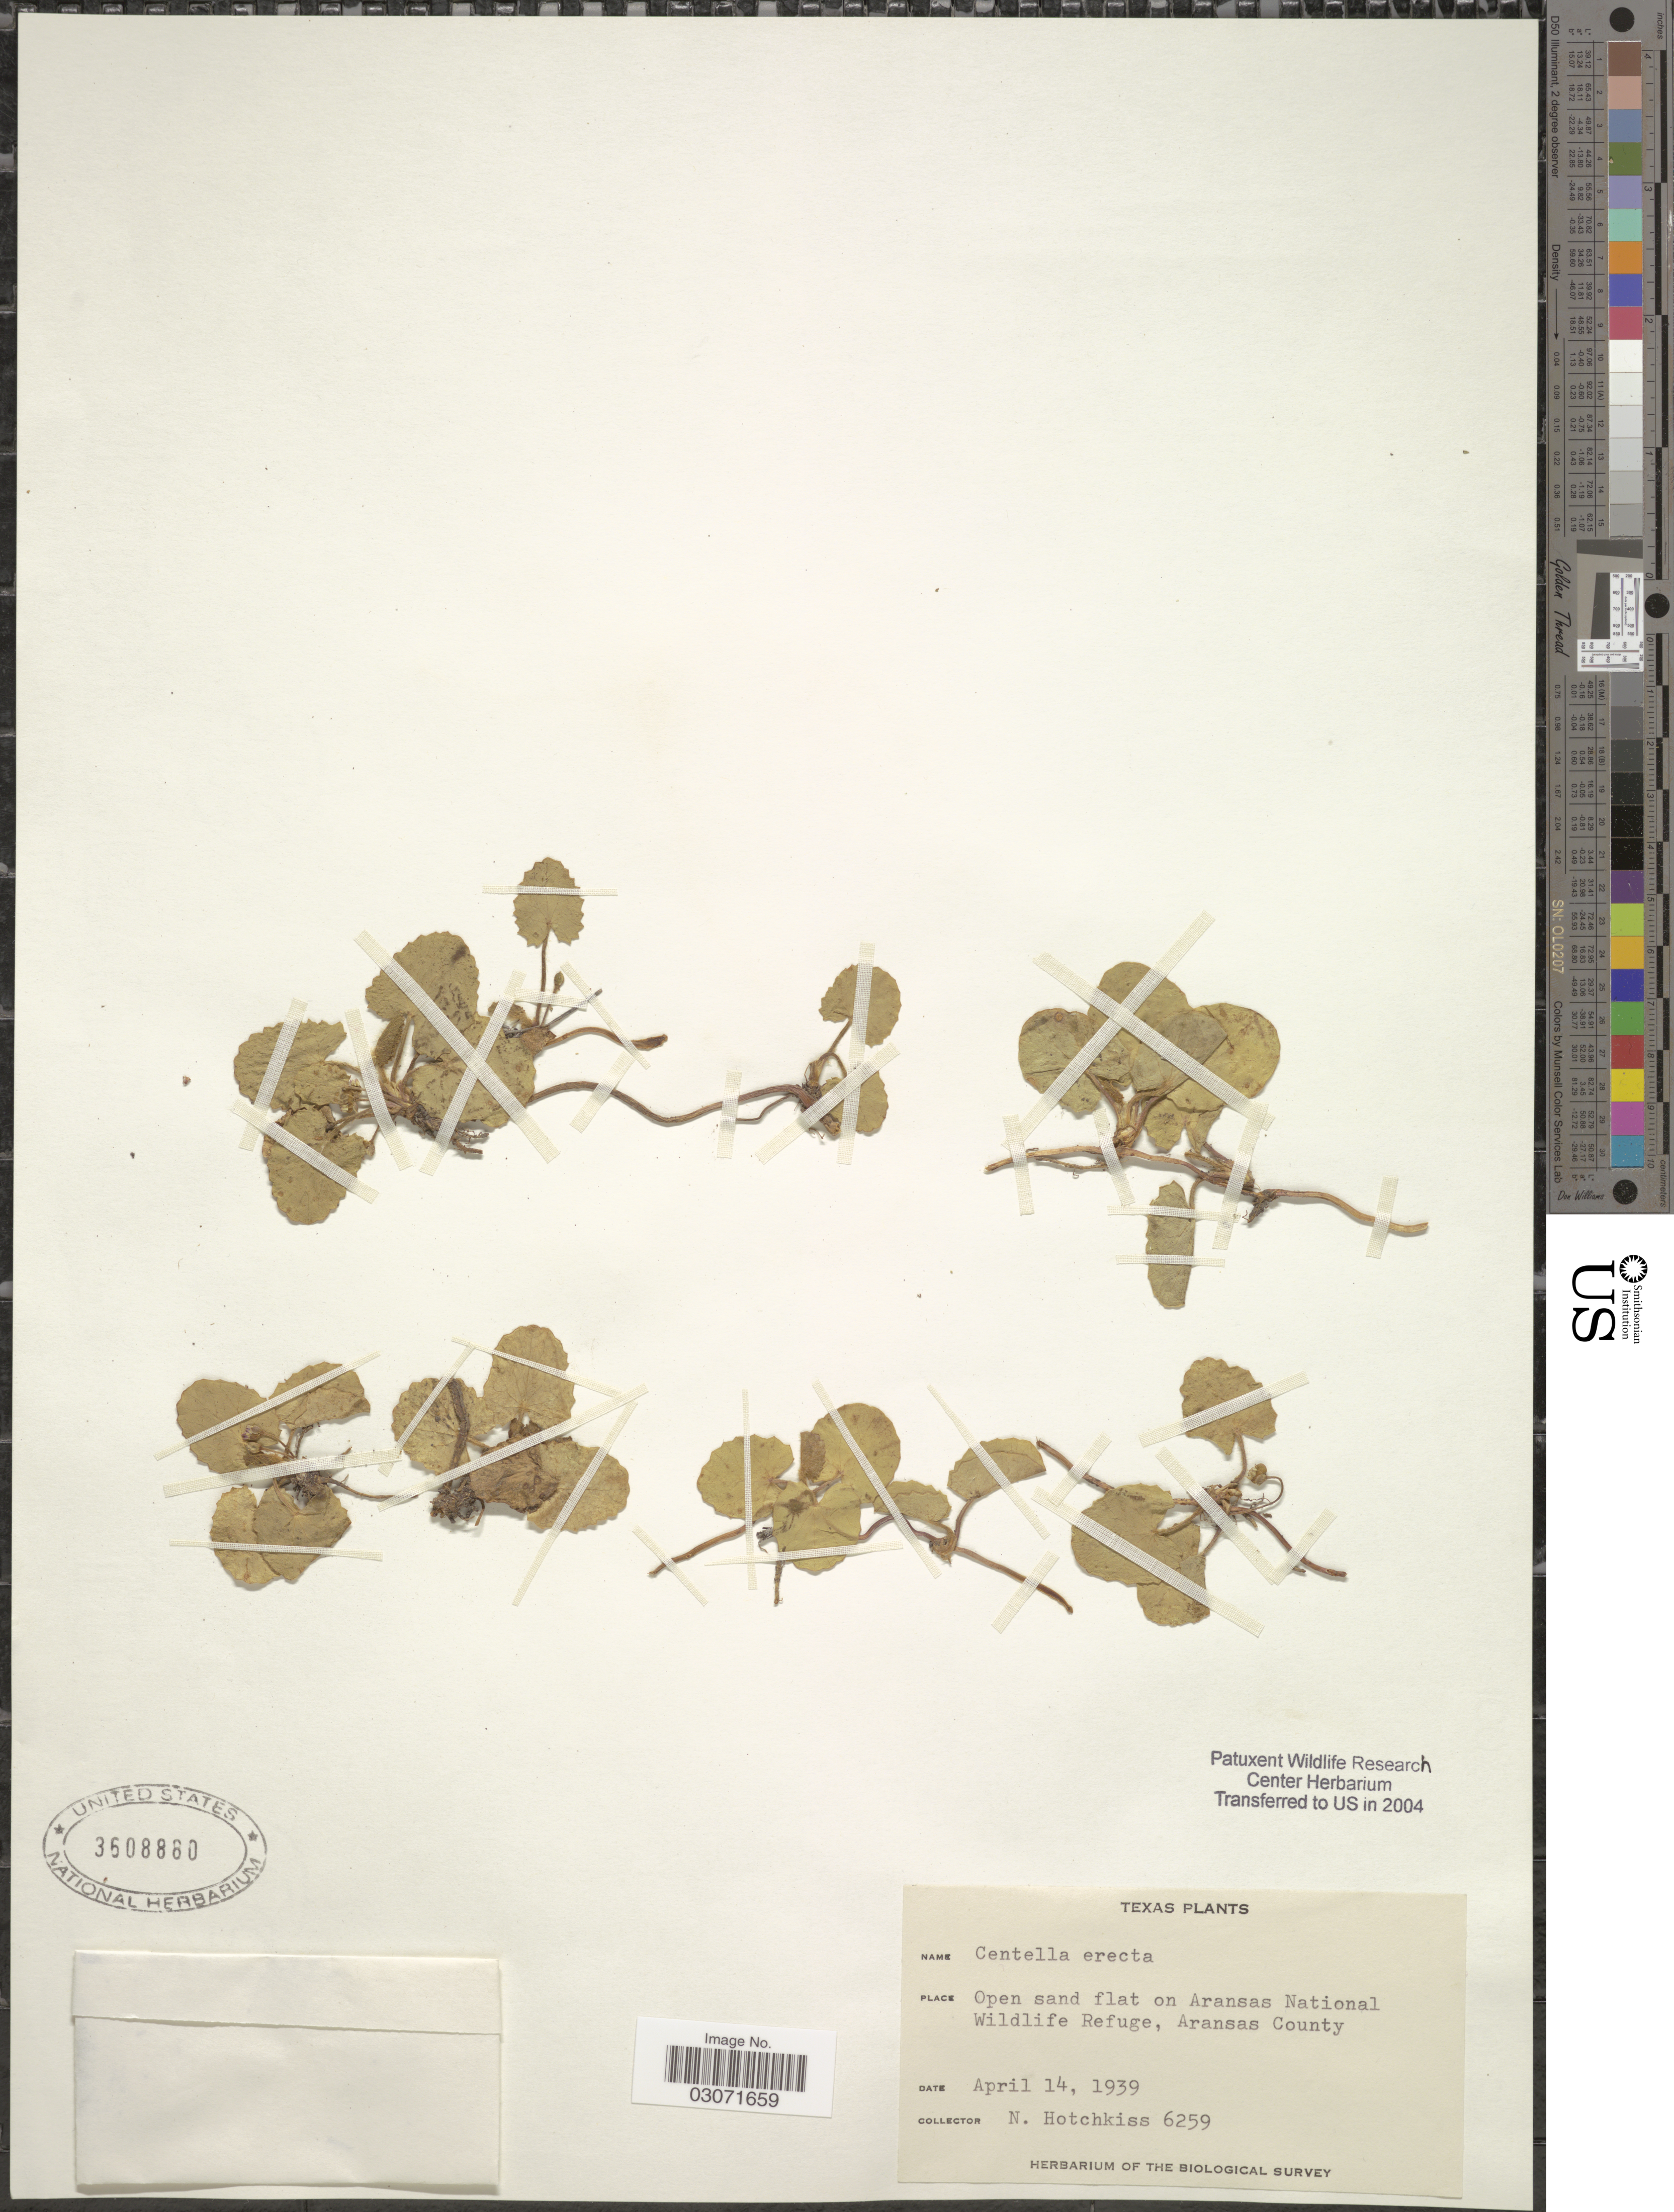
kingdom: Plantae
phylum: Tracheophyta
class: Magnoliopsida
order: Apiales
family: Apiaceae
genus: Centella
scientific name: Centella erecta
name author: (L. f.) Fernald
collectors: N. Hotchkiss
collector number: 6259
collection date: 1939-04-14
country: United States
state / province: Texas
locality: Open sand flat on Aransas National Wildlife Refuge, Aransas County.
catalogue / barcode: US 3608880